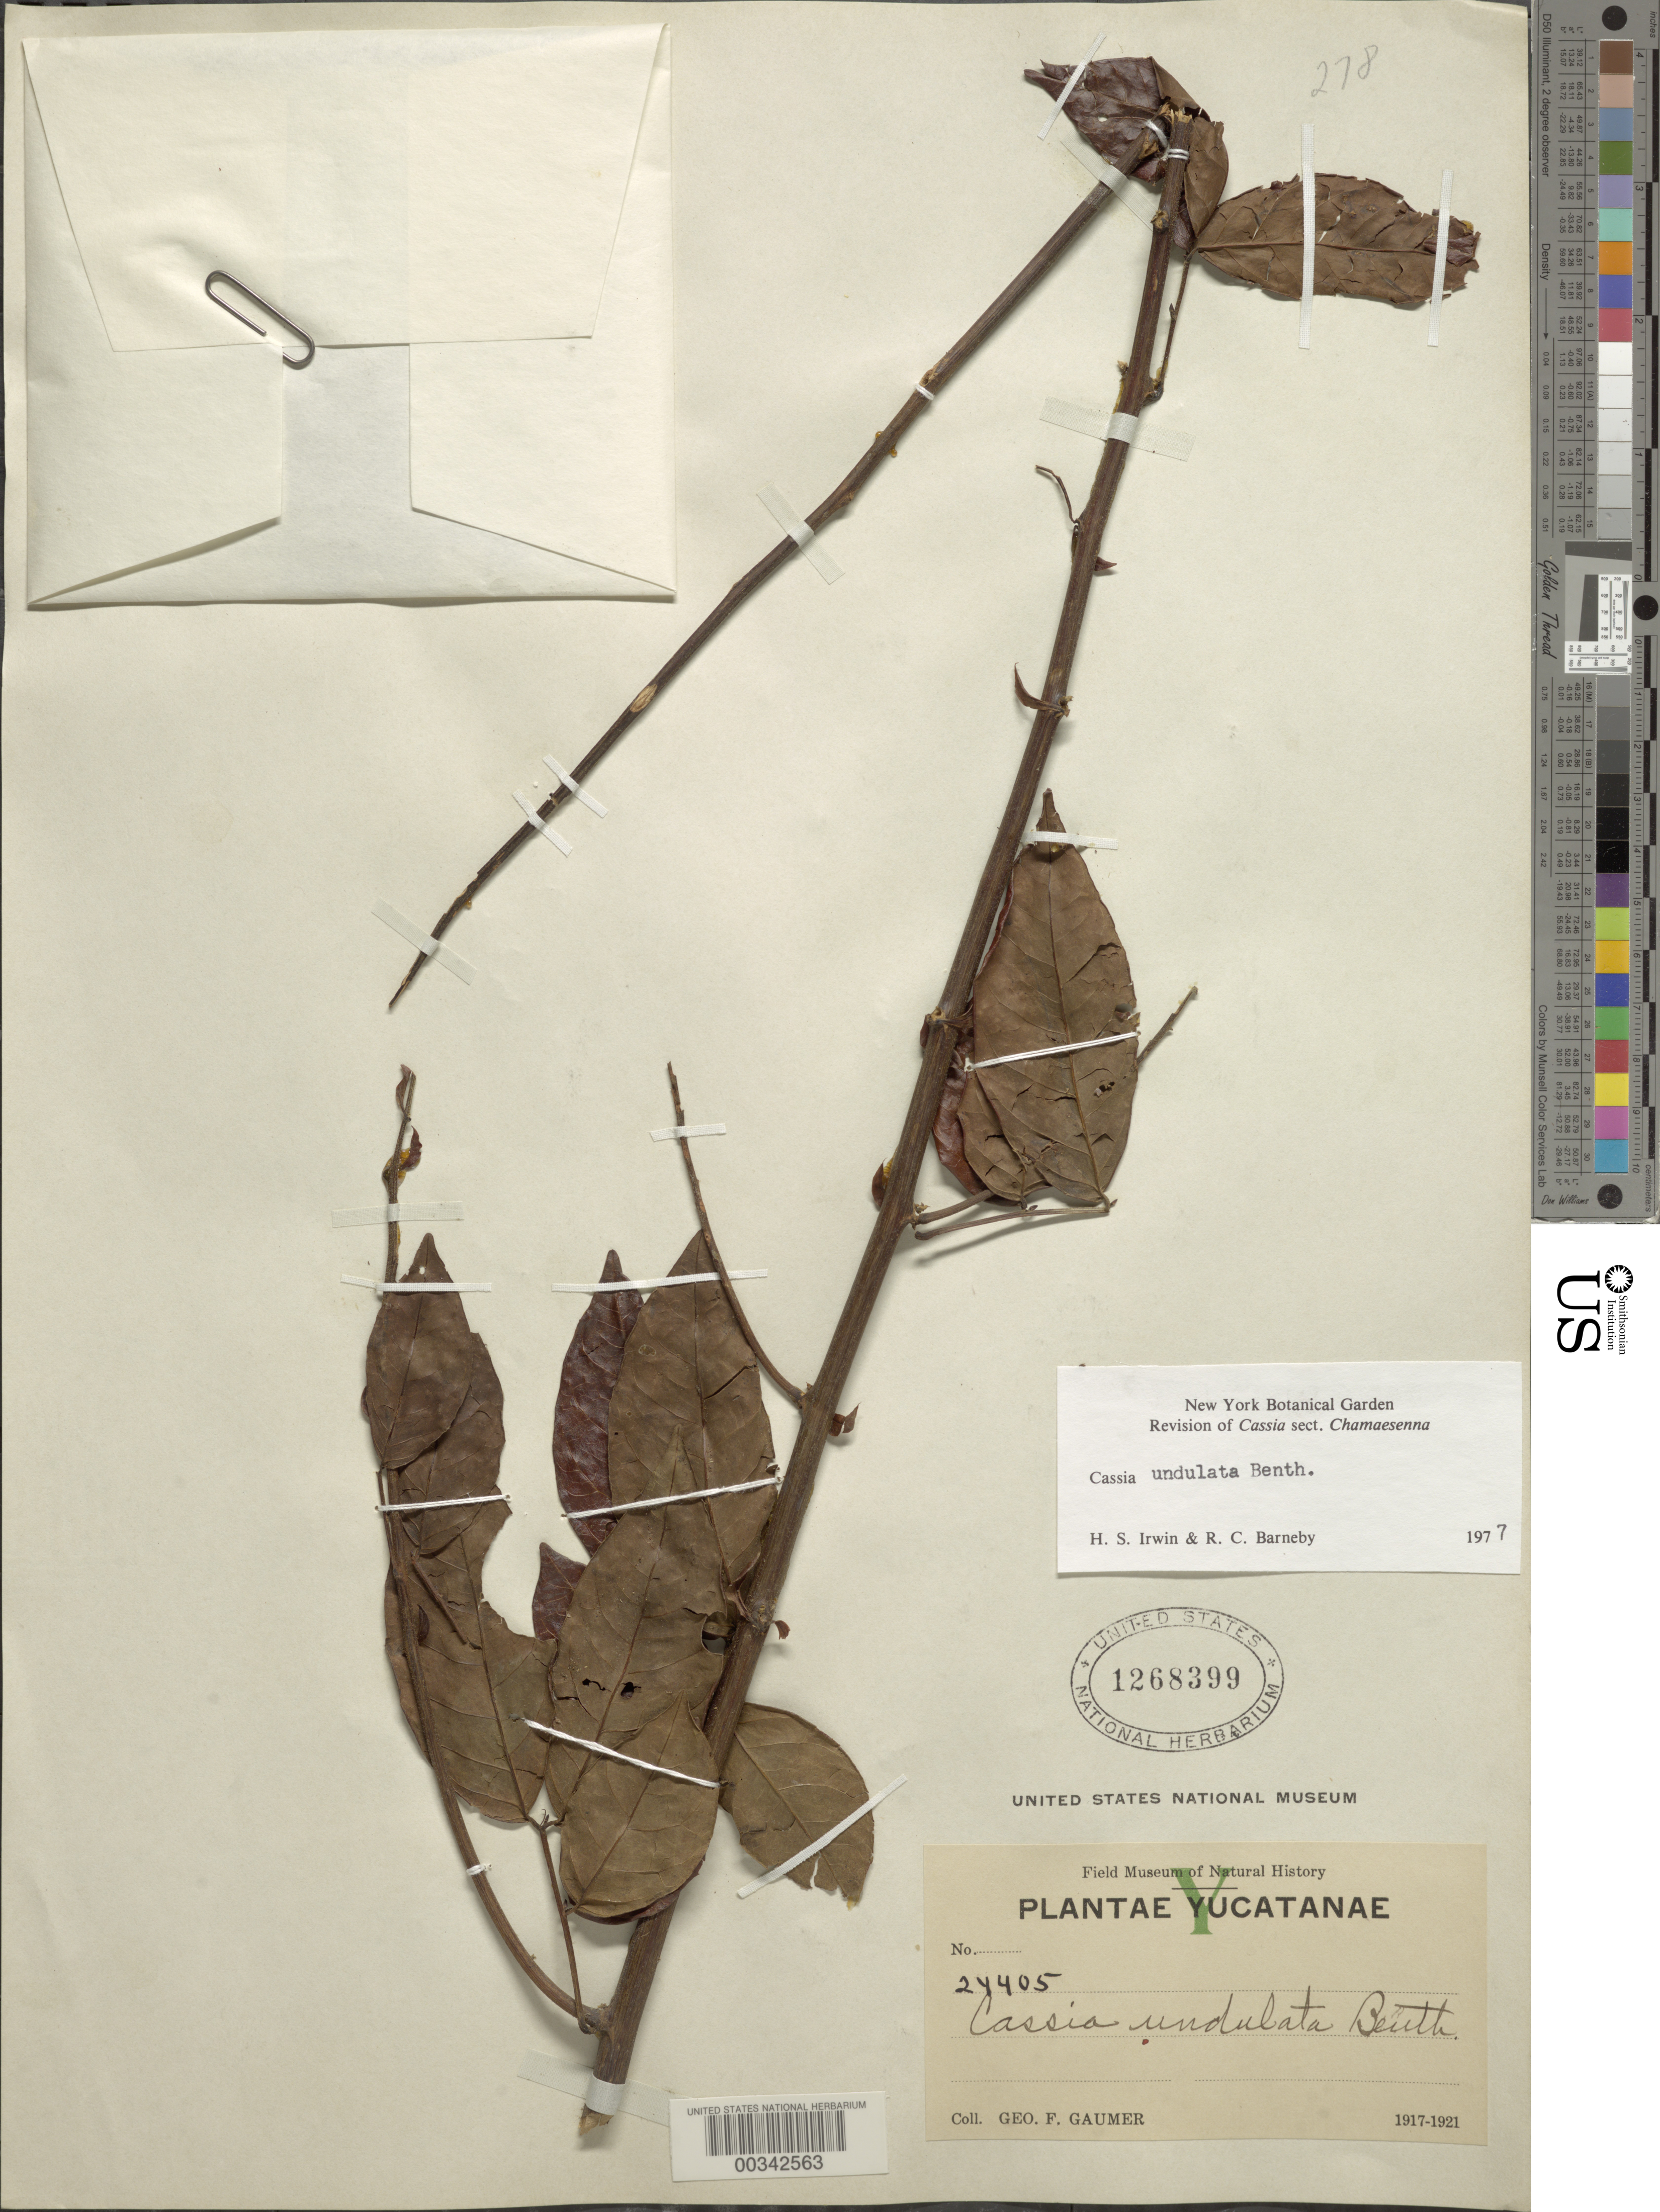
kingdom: Plantae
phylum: Tracheophyta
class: Magnoliopsida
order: Fabales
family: Fabaceae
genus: Senna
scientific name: Senna undulata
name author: (Benth.) H.S. Irwin & Barneby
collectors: G. F. Gaumer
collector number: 24405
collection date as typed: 1917 to -- -- 1921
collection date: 1917/1921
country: Mexico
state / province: Yucatán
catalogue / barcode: US 1268399